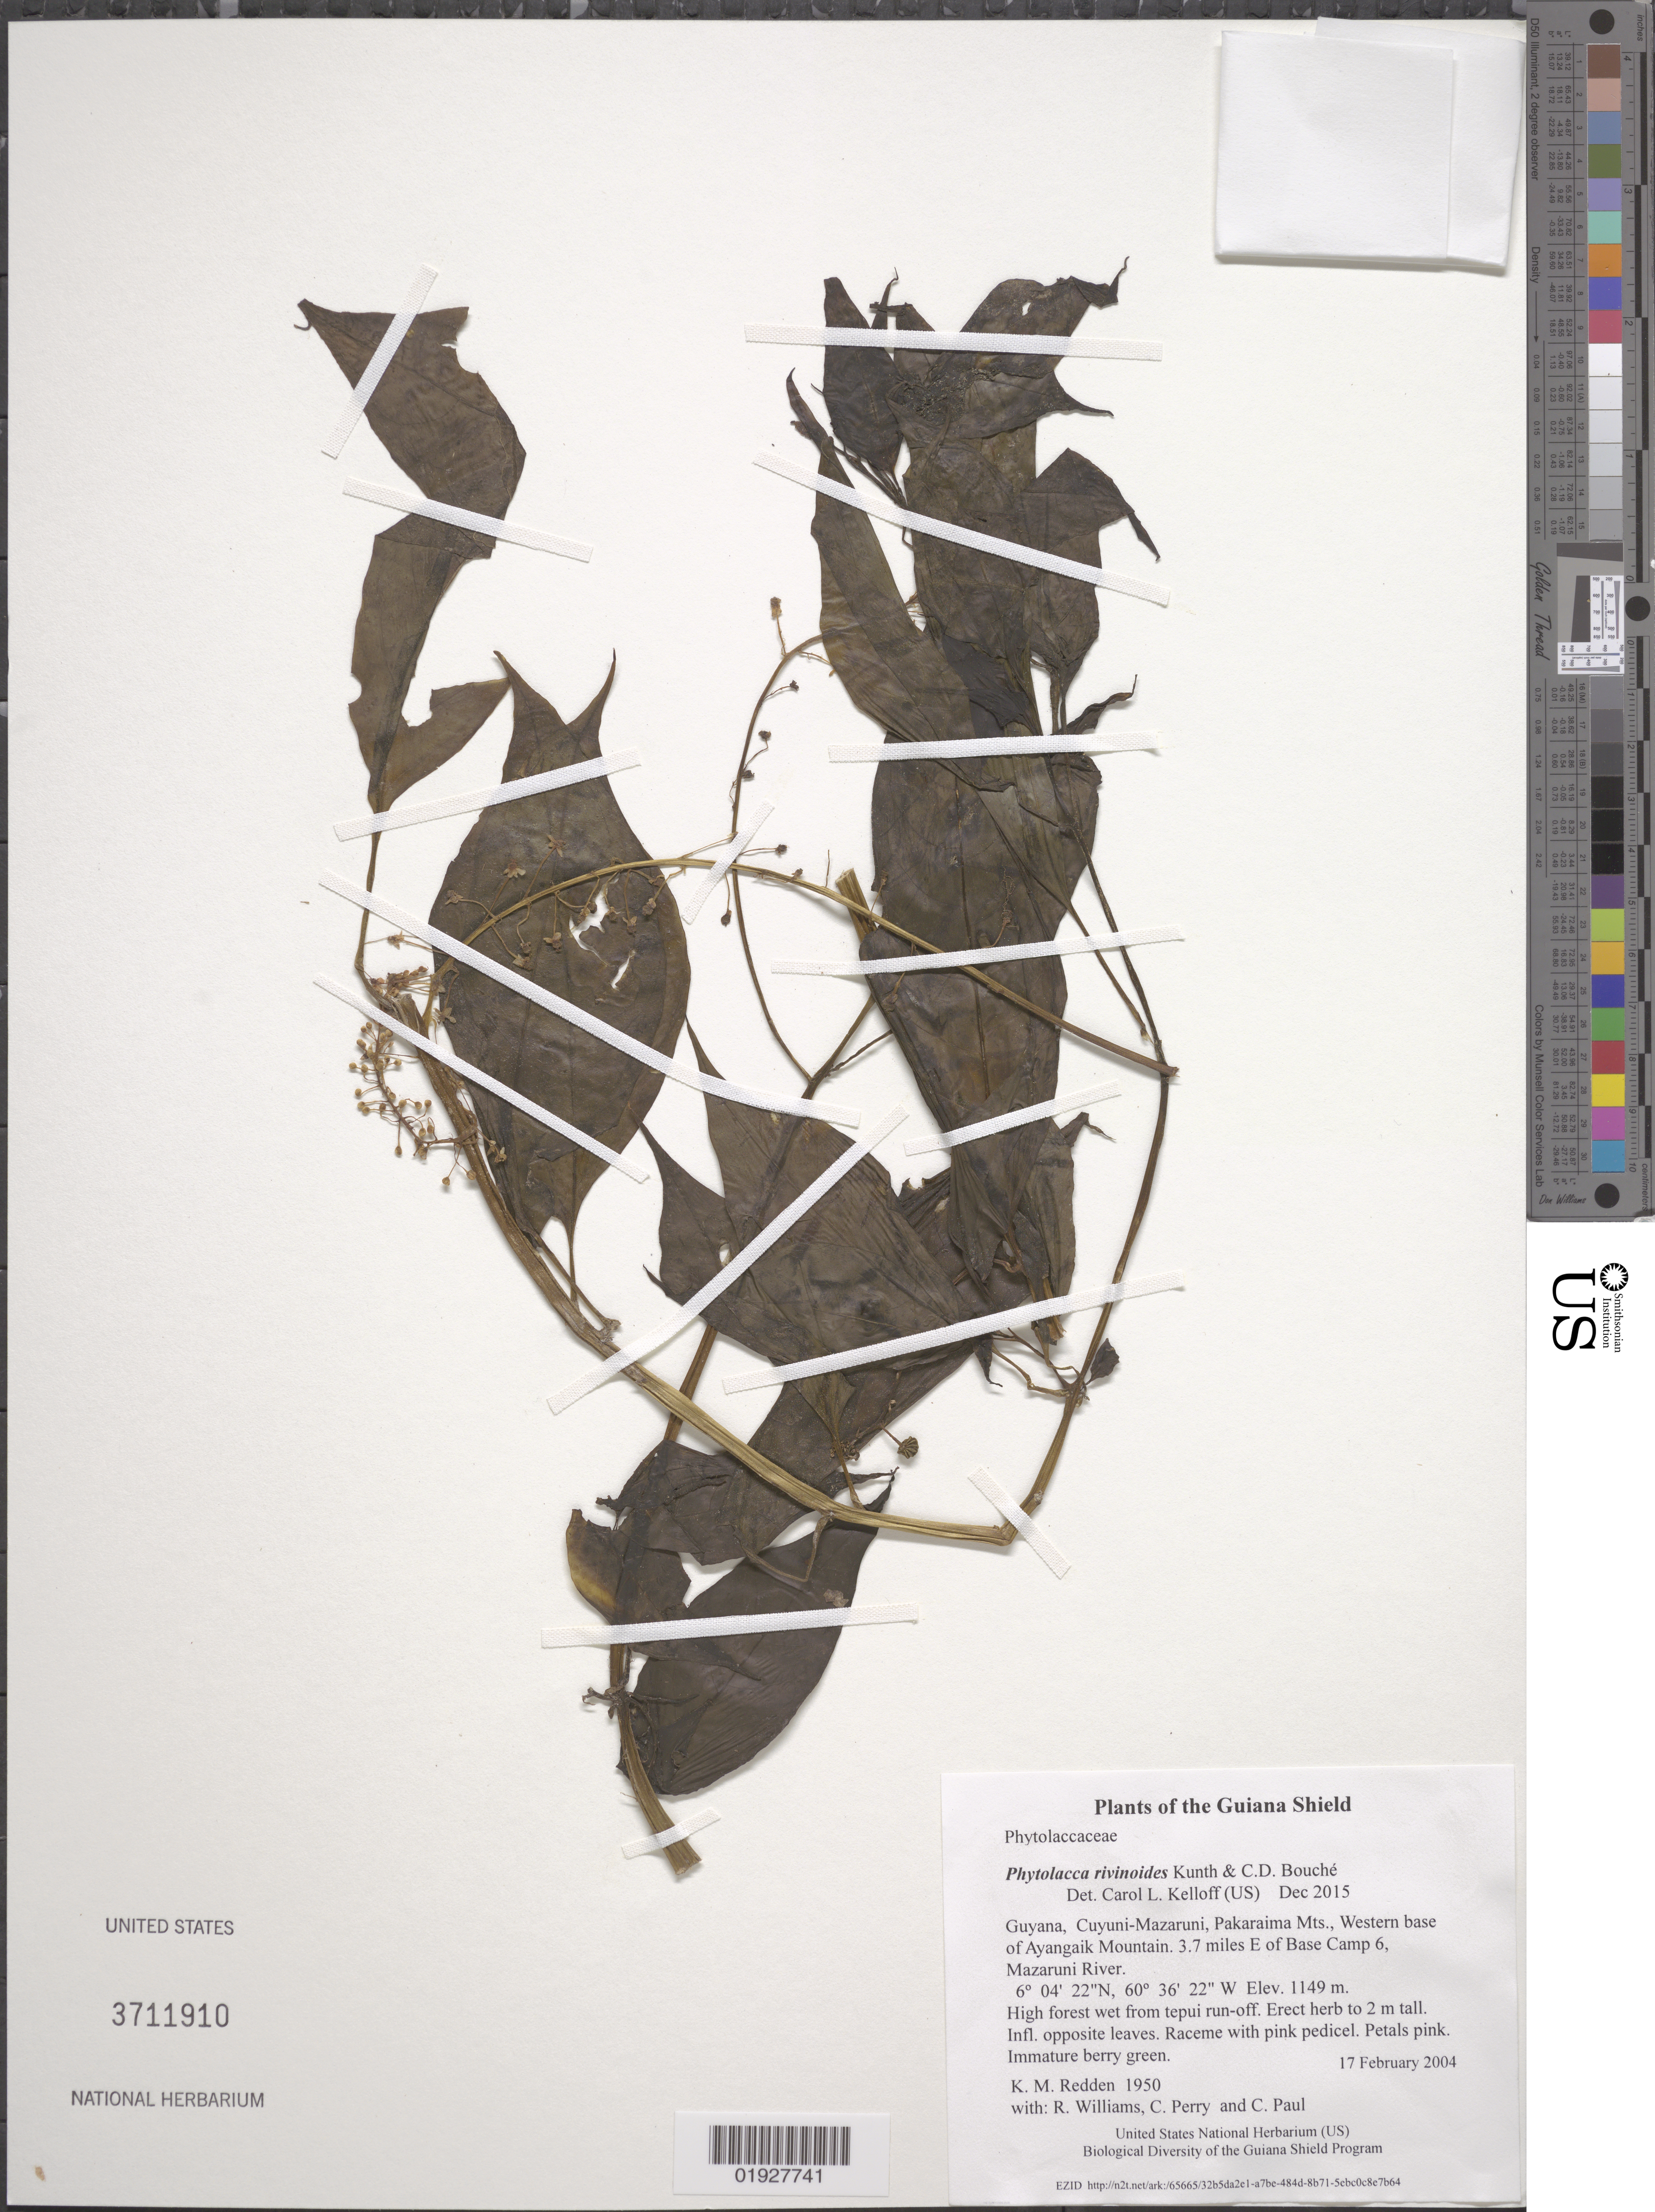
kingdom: Plantae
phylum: Tracheophyta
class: Magnoliopsida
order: Caryophyllales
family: Phytolaccaceae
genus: Phytolacca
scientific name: Phytolacca rivinoides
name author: Kunth & C.D. Bouché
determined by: Kelloff, Carol L., (US), Smithsonian Institution - National Museum of Natural History (UNITED STATES)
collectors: K. M. Redden, R. Williams, C. Perry & C. Paul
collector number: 1950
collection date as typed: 17 February 2004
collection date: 2004-02-17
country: Guyana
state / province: Cuyuni-Mazaruni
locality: Pakaraima Mts., Western base of Ayangaik Mountain. 3.7 miles E of Base Camp 6, Mazaruni River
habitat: High forest wet from tepui run-off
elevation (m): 1149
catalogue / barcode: US 3711910